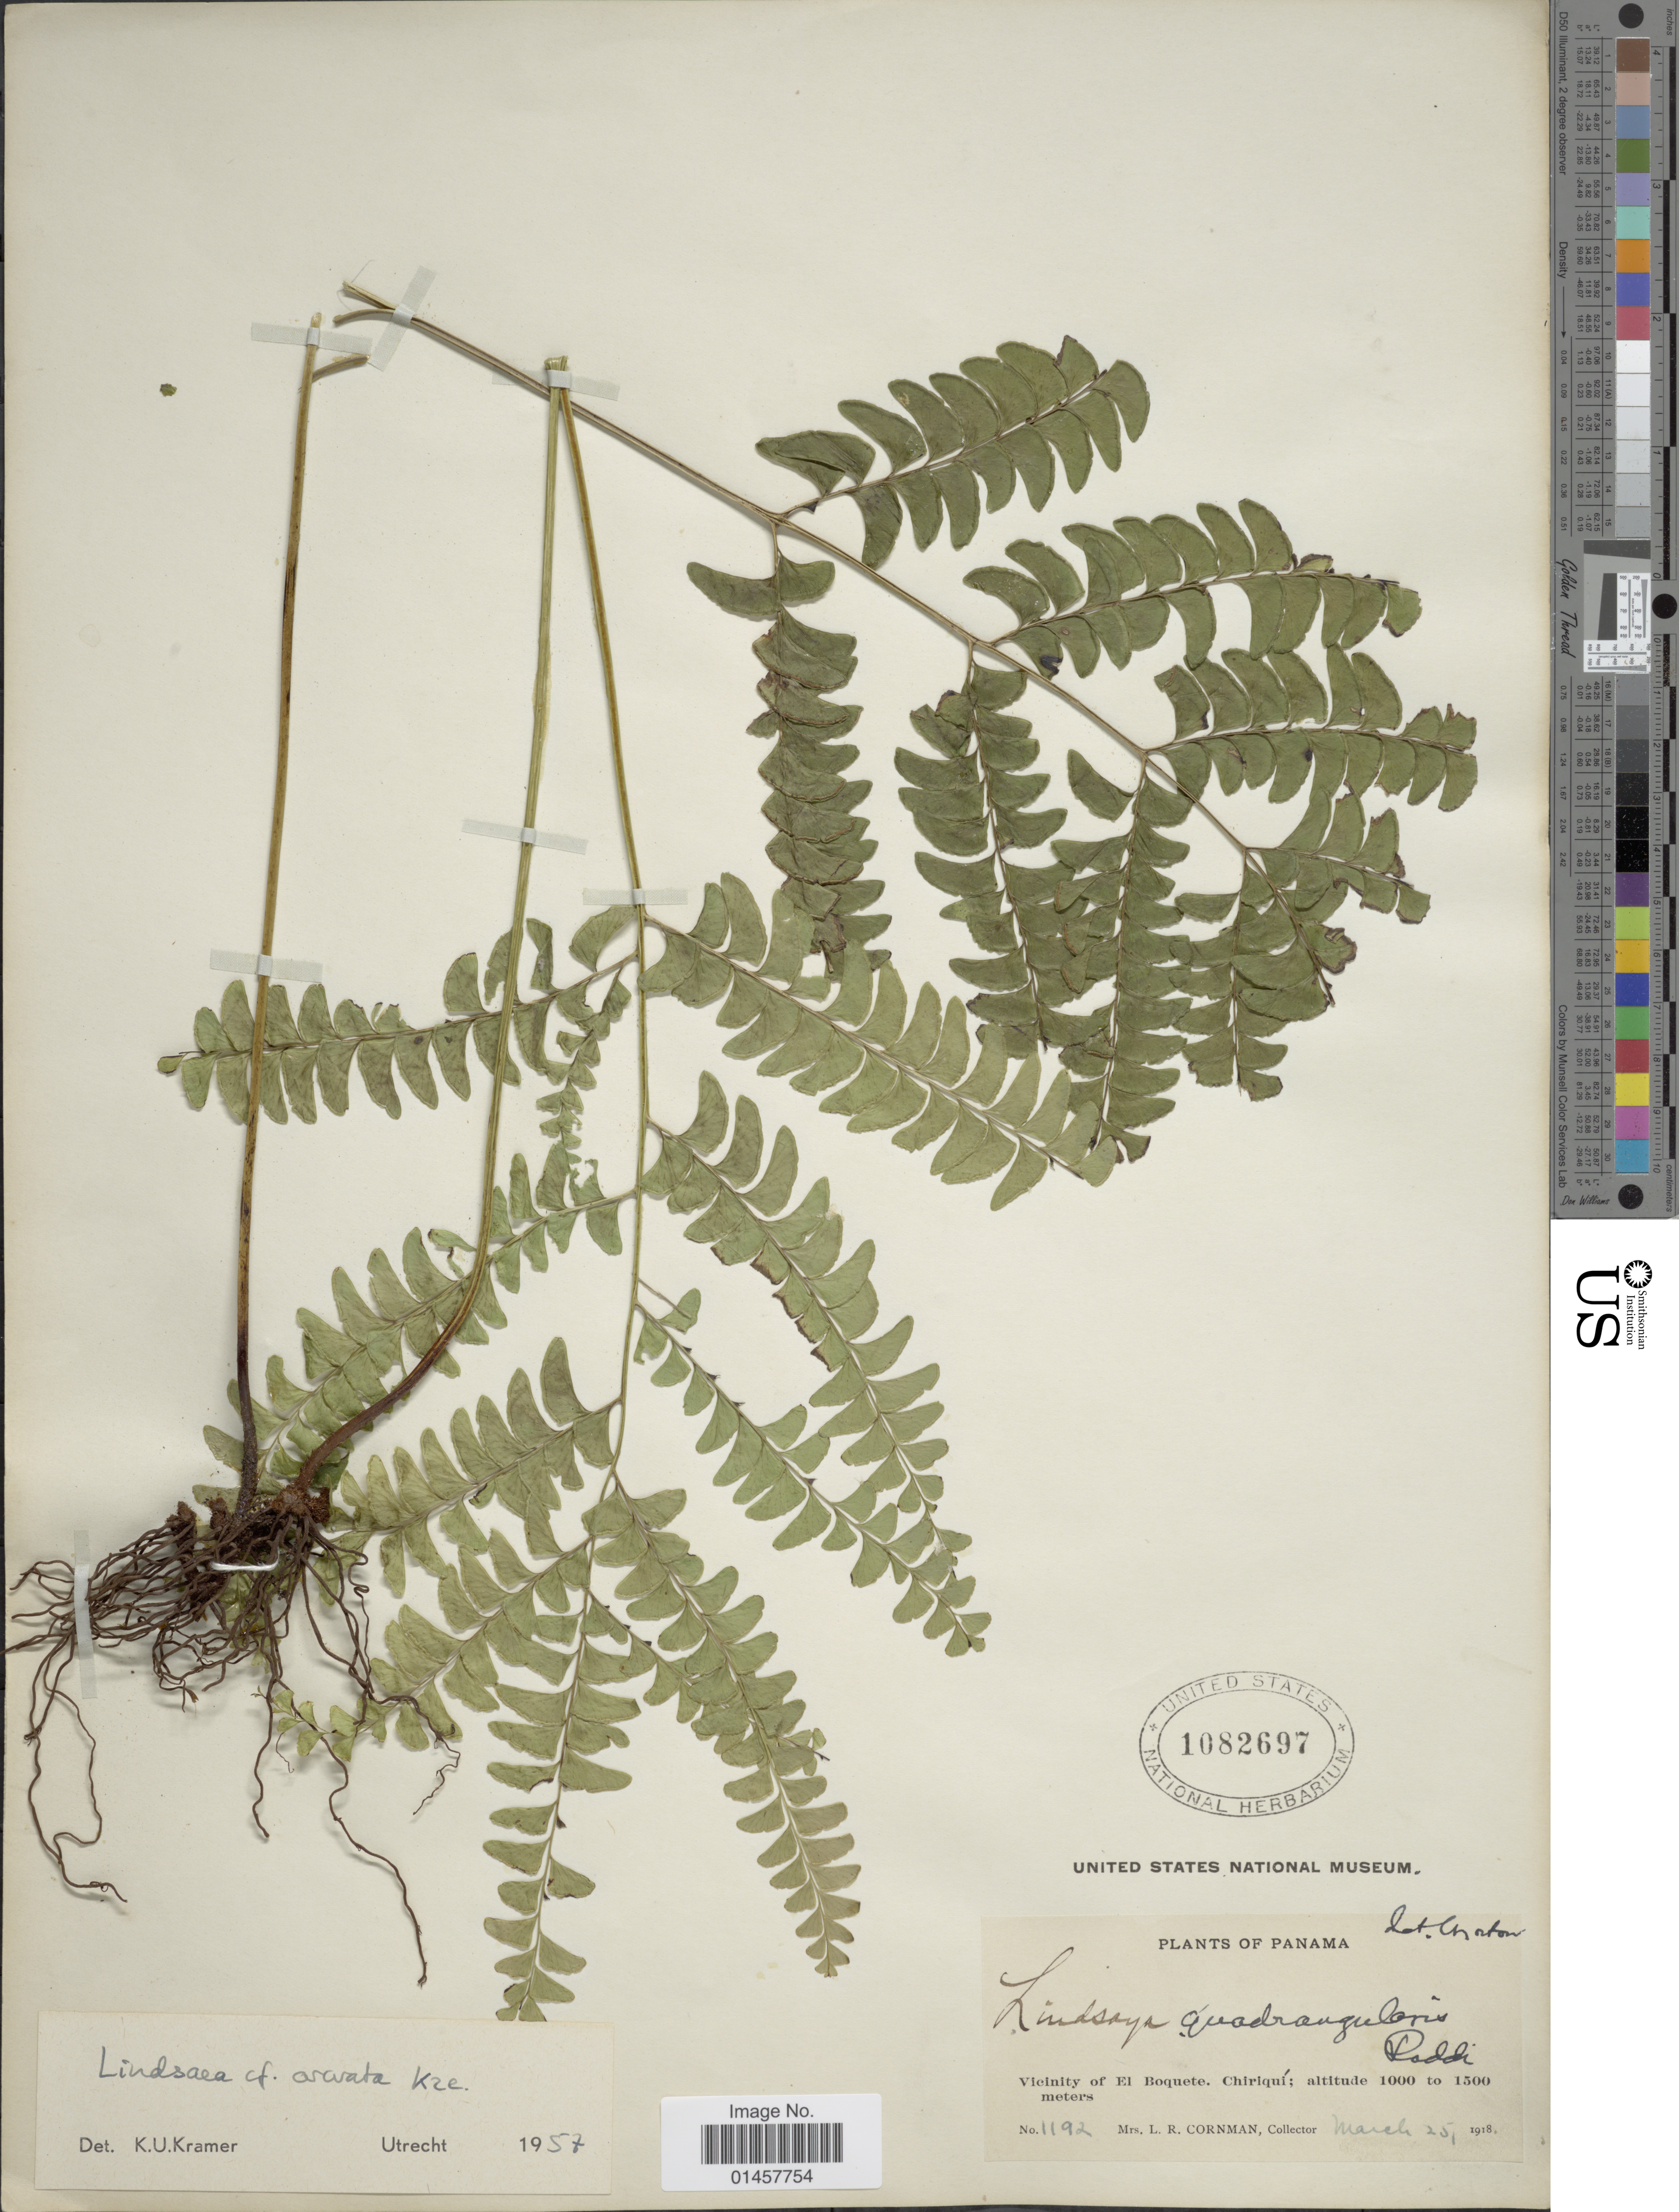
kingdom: Plantae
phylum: Tracheophyta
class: Polypodiopsida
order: Polypodiales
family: Lindsaeaceae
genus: Lindsaea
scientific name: Lindsaea arcuata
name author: Kunze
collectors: L. Cornman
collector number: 1192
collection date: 1918-03-25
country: Panama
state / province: Chiriqui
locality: Panama, Vicinity of El Boquete, Chiriqui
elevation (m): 1000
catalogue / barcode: US 1082697